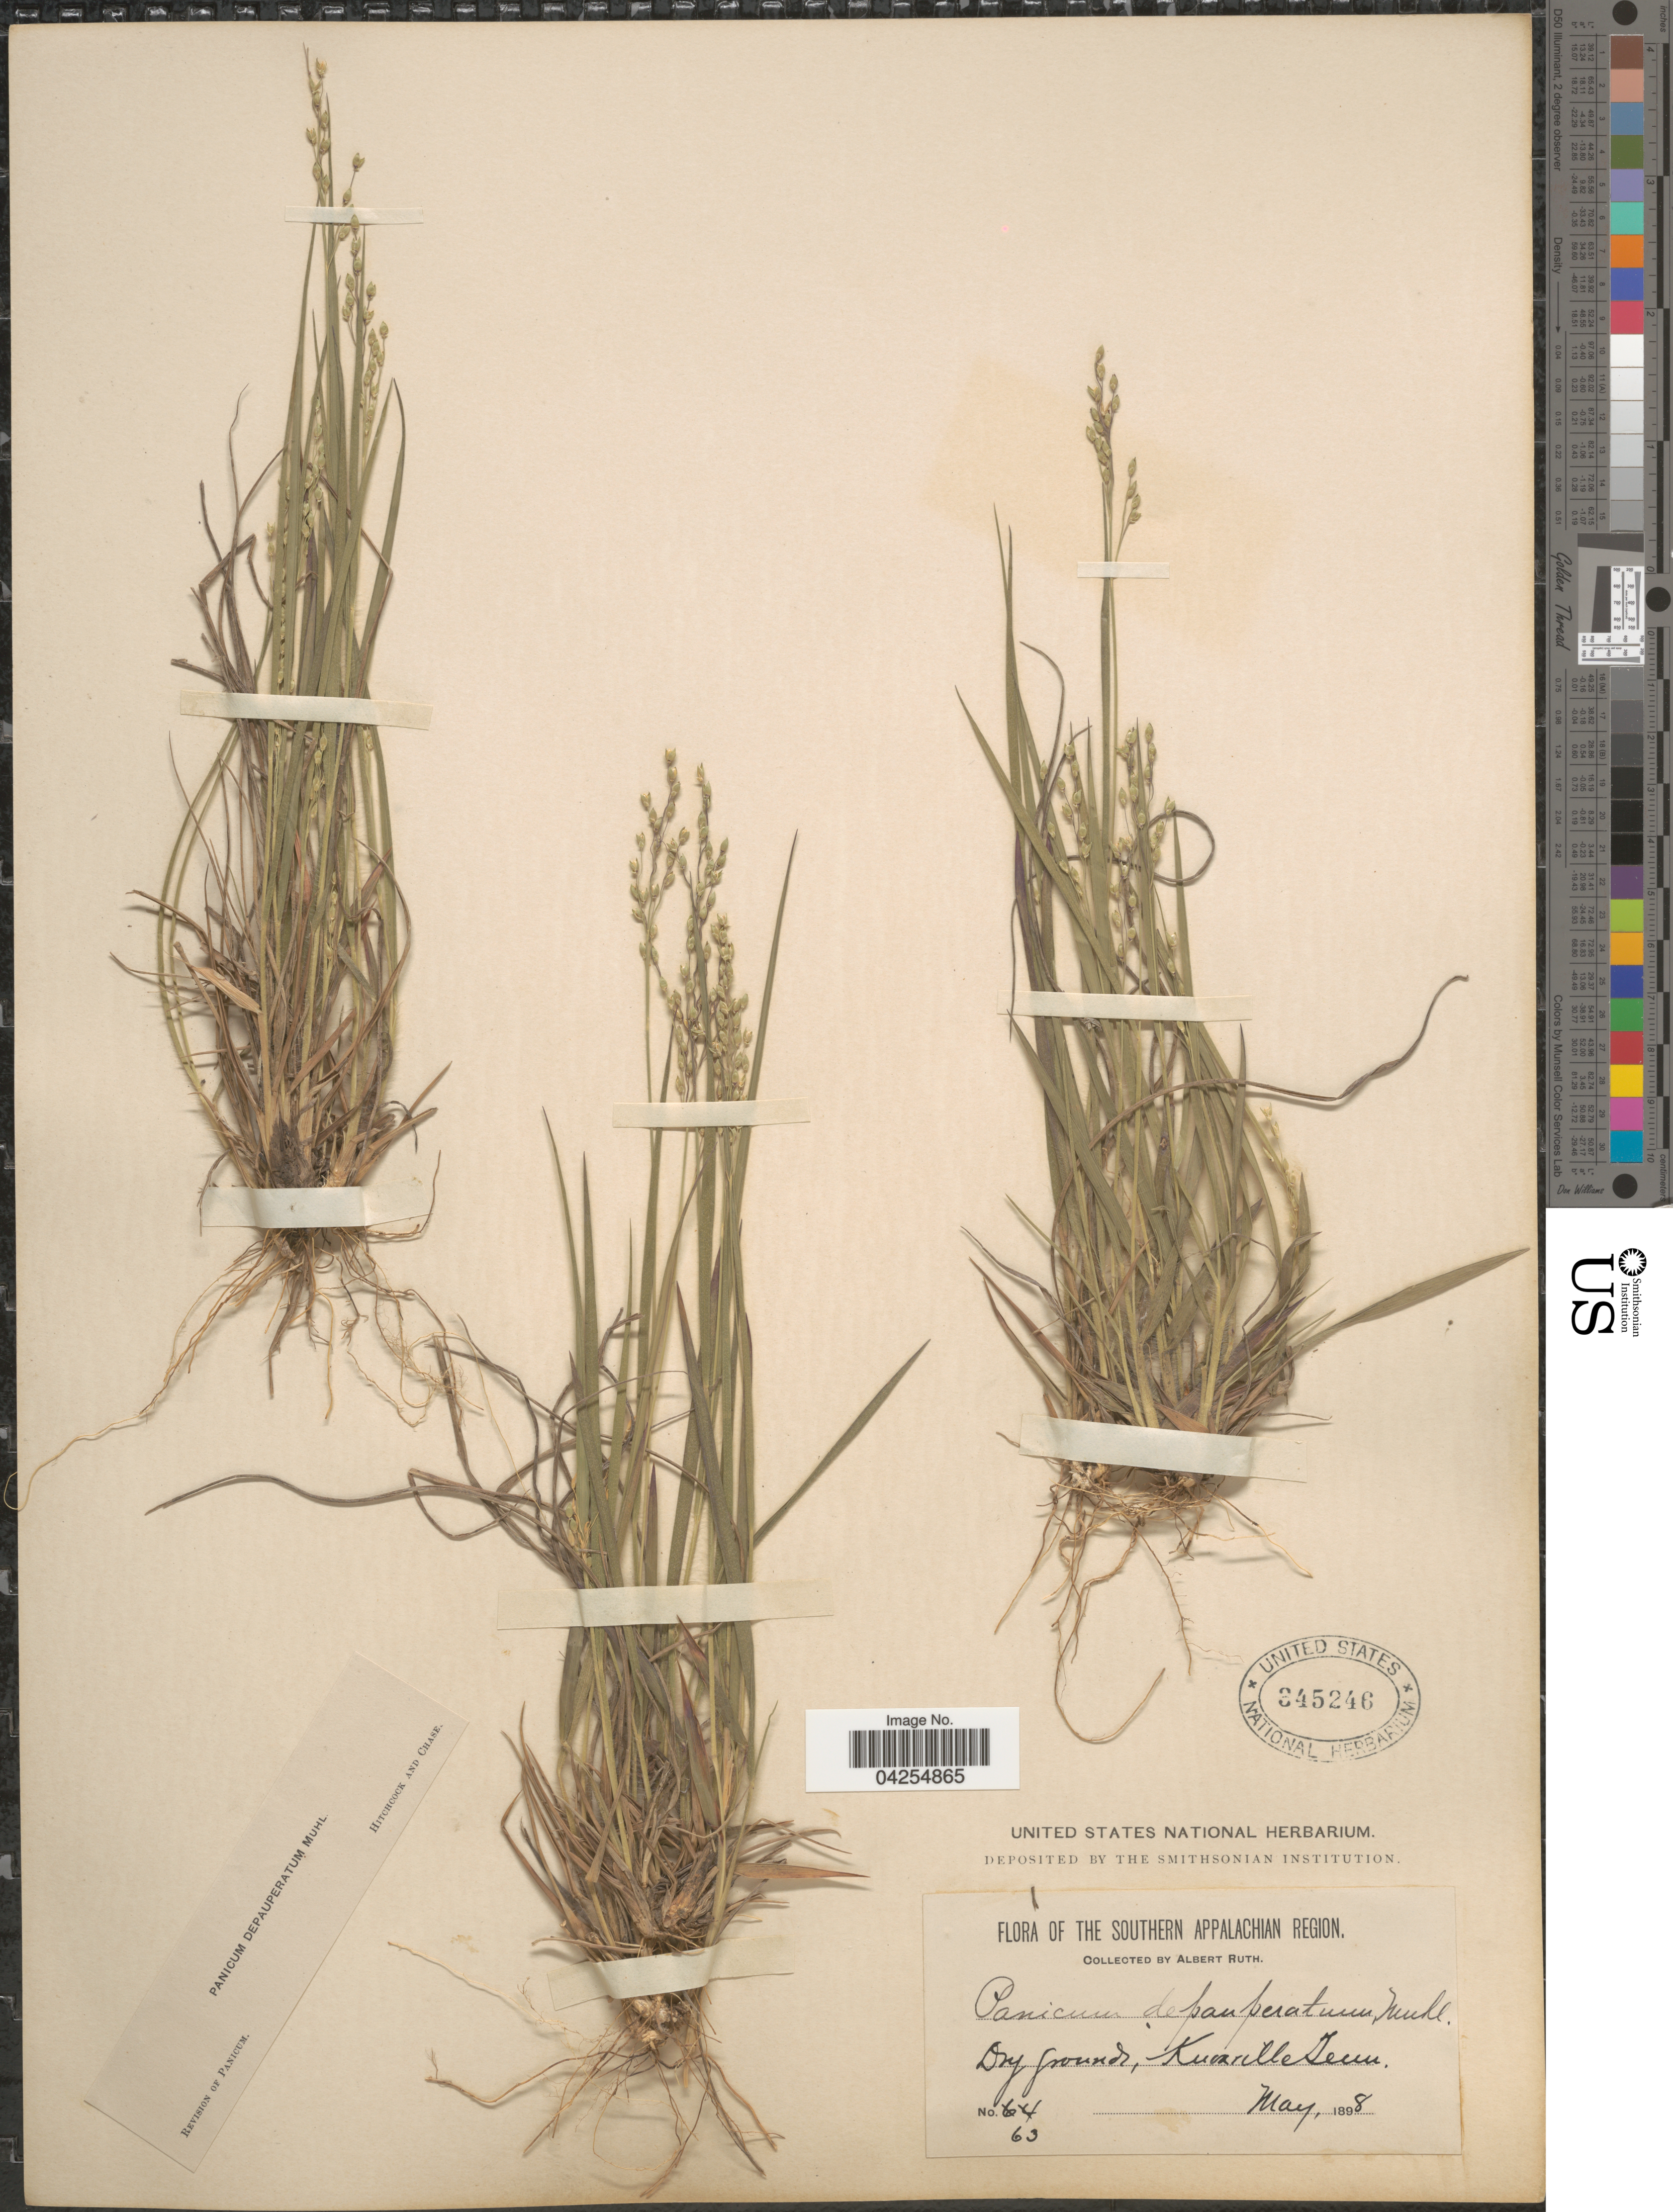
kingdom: Plantae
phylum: Tracheophyta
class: Liliopsida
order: Poales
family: Poaceae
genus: Dichanthelium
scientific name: Dichanthelium depauperatum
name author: (Muhl.) Gould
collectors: A. Ruth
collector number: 63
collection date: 1898-05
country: United States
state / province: Tennessee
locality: The Southern Appalachian Region. Knoxville.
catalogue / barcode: US 345246